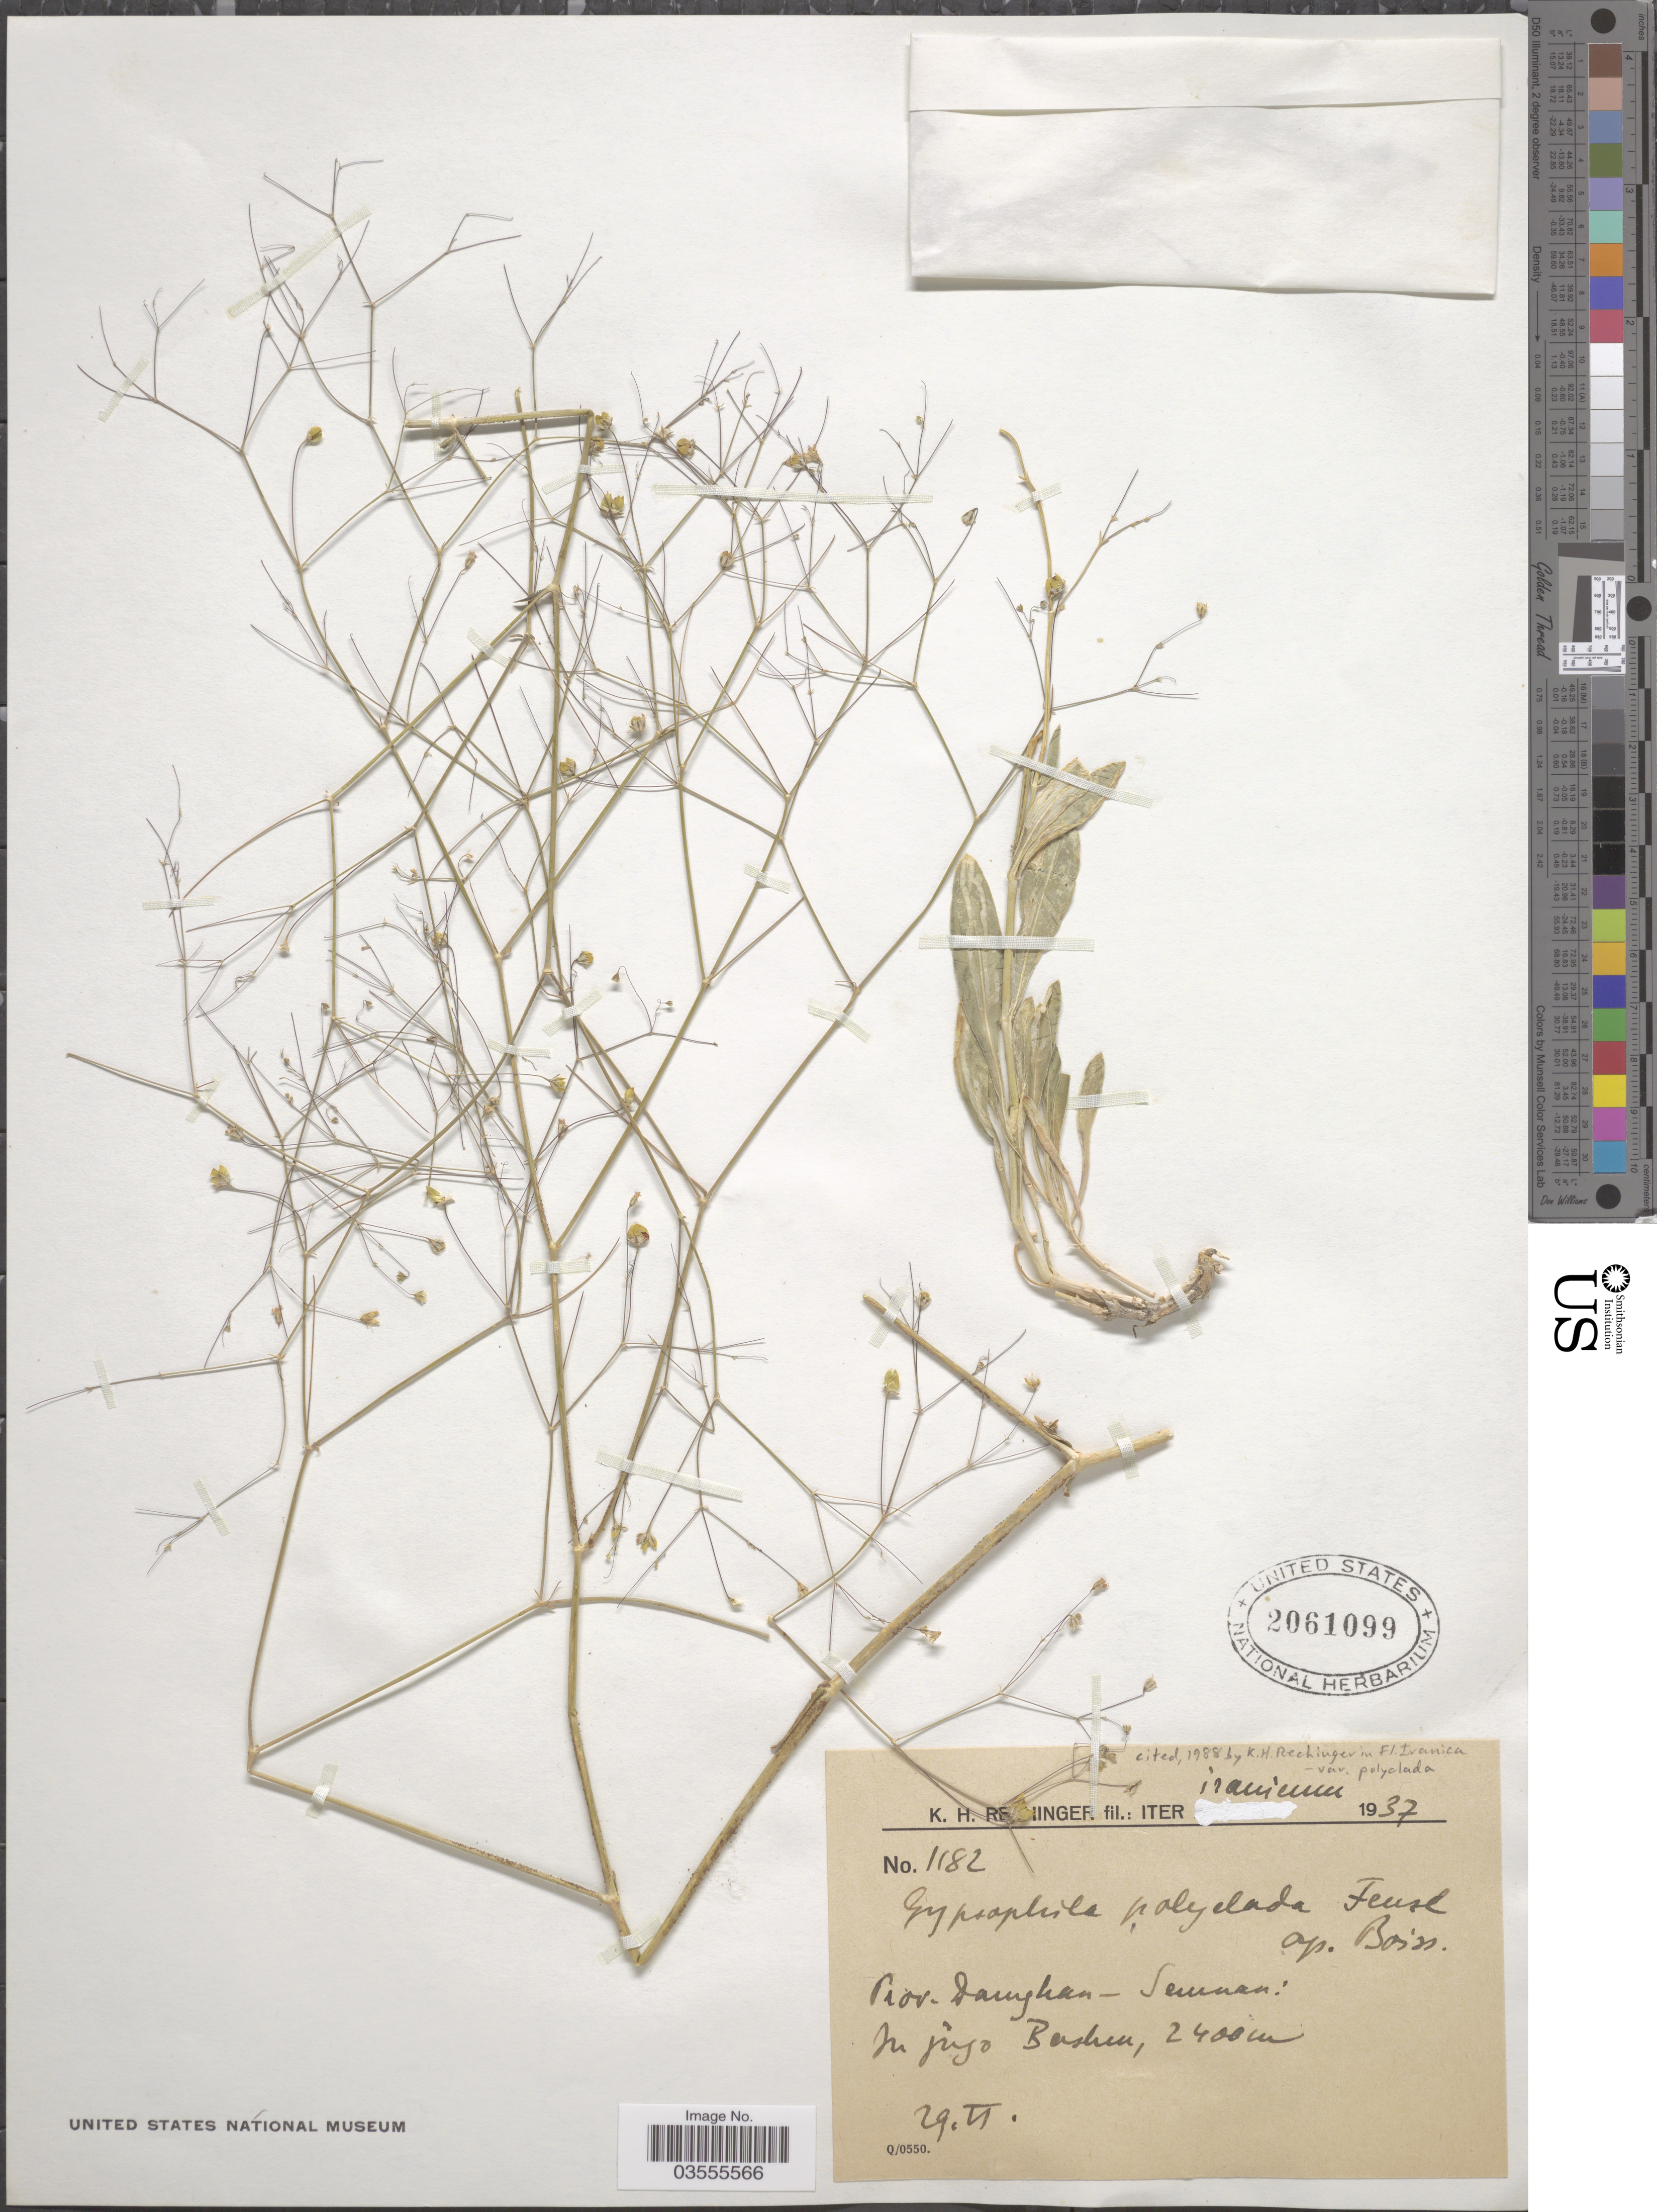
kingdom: Plantae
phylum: Tracheophyta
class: Magnoliopsida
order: Caryophyllales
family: Caryophyllaceae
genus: Gypsophila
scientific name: Gypsophila polyclada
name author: Fenzl ex Boiss.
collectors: K. H. Rechinger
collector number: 1182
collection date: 1937-06-29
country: Iran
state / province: Semnan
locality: Prov. Danghan - Semnan: In jugo Bashen. [interpreted]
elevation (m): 2400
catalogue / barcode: US 2061099